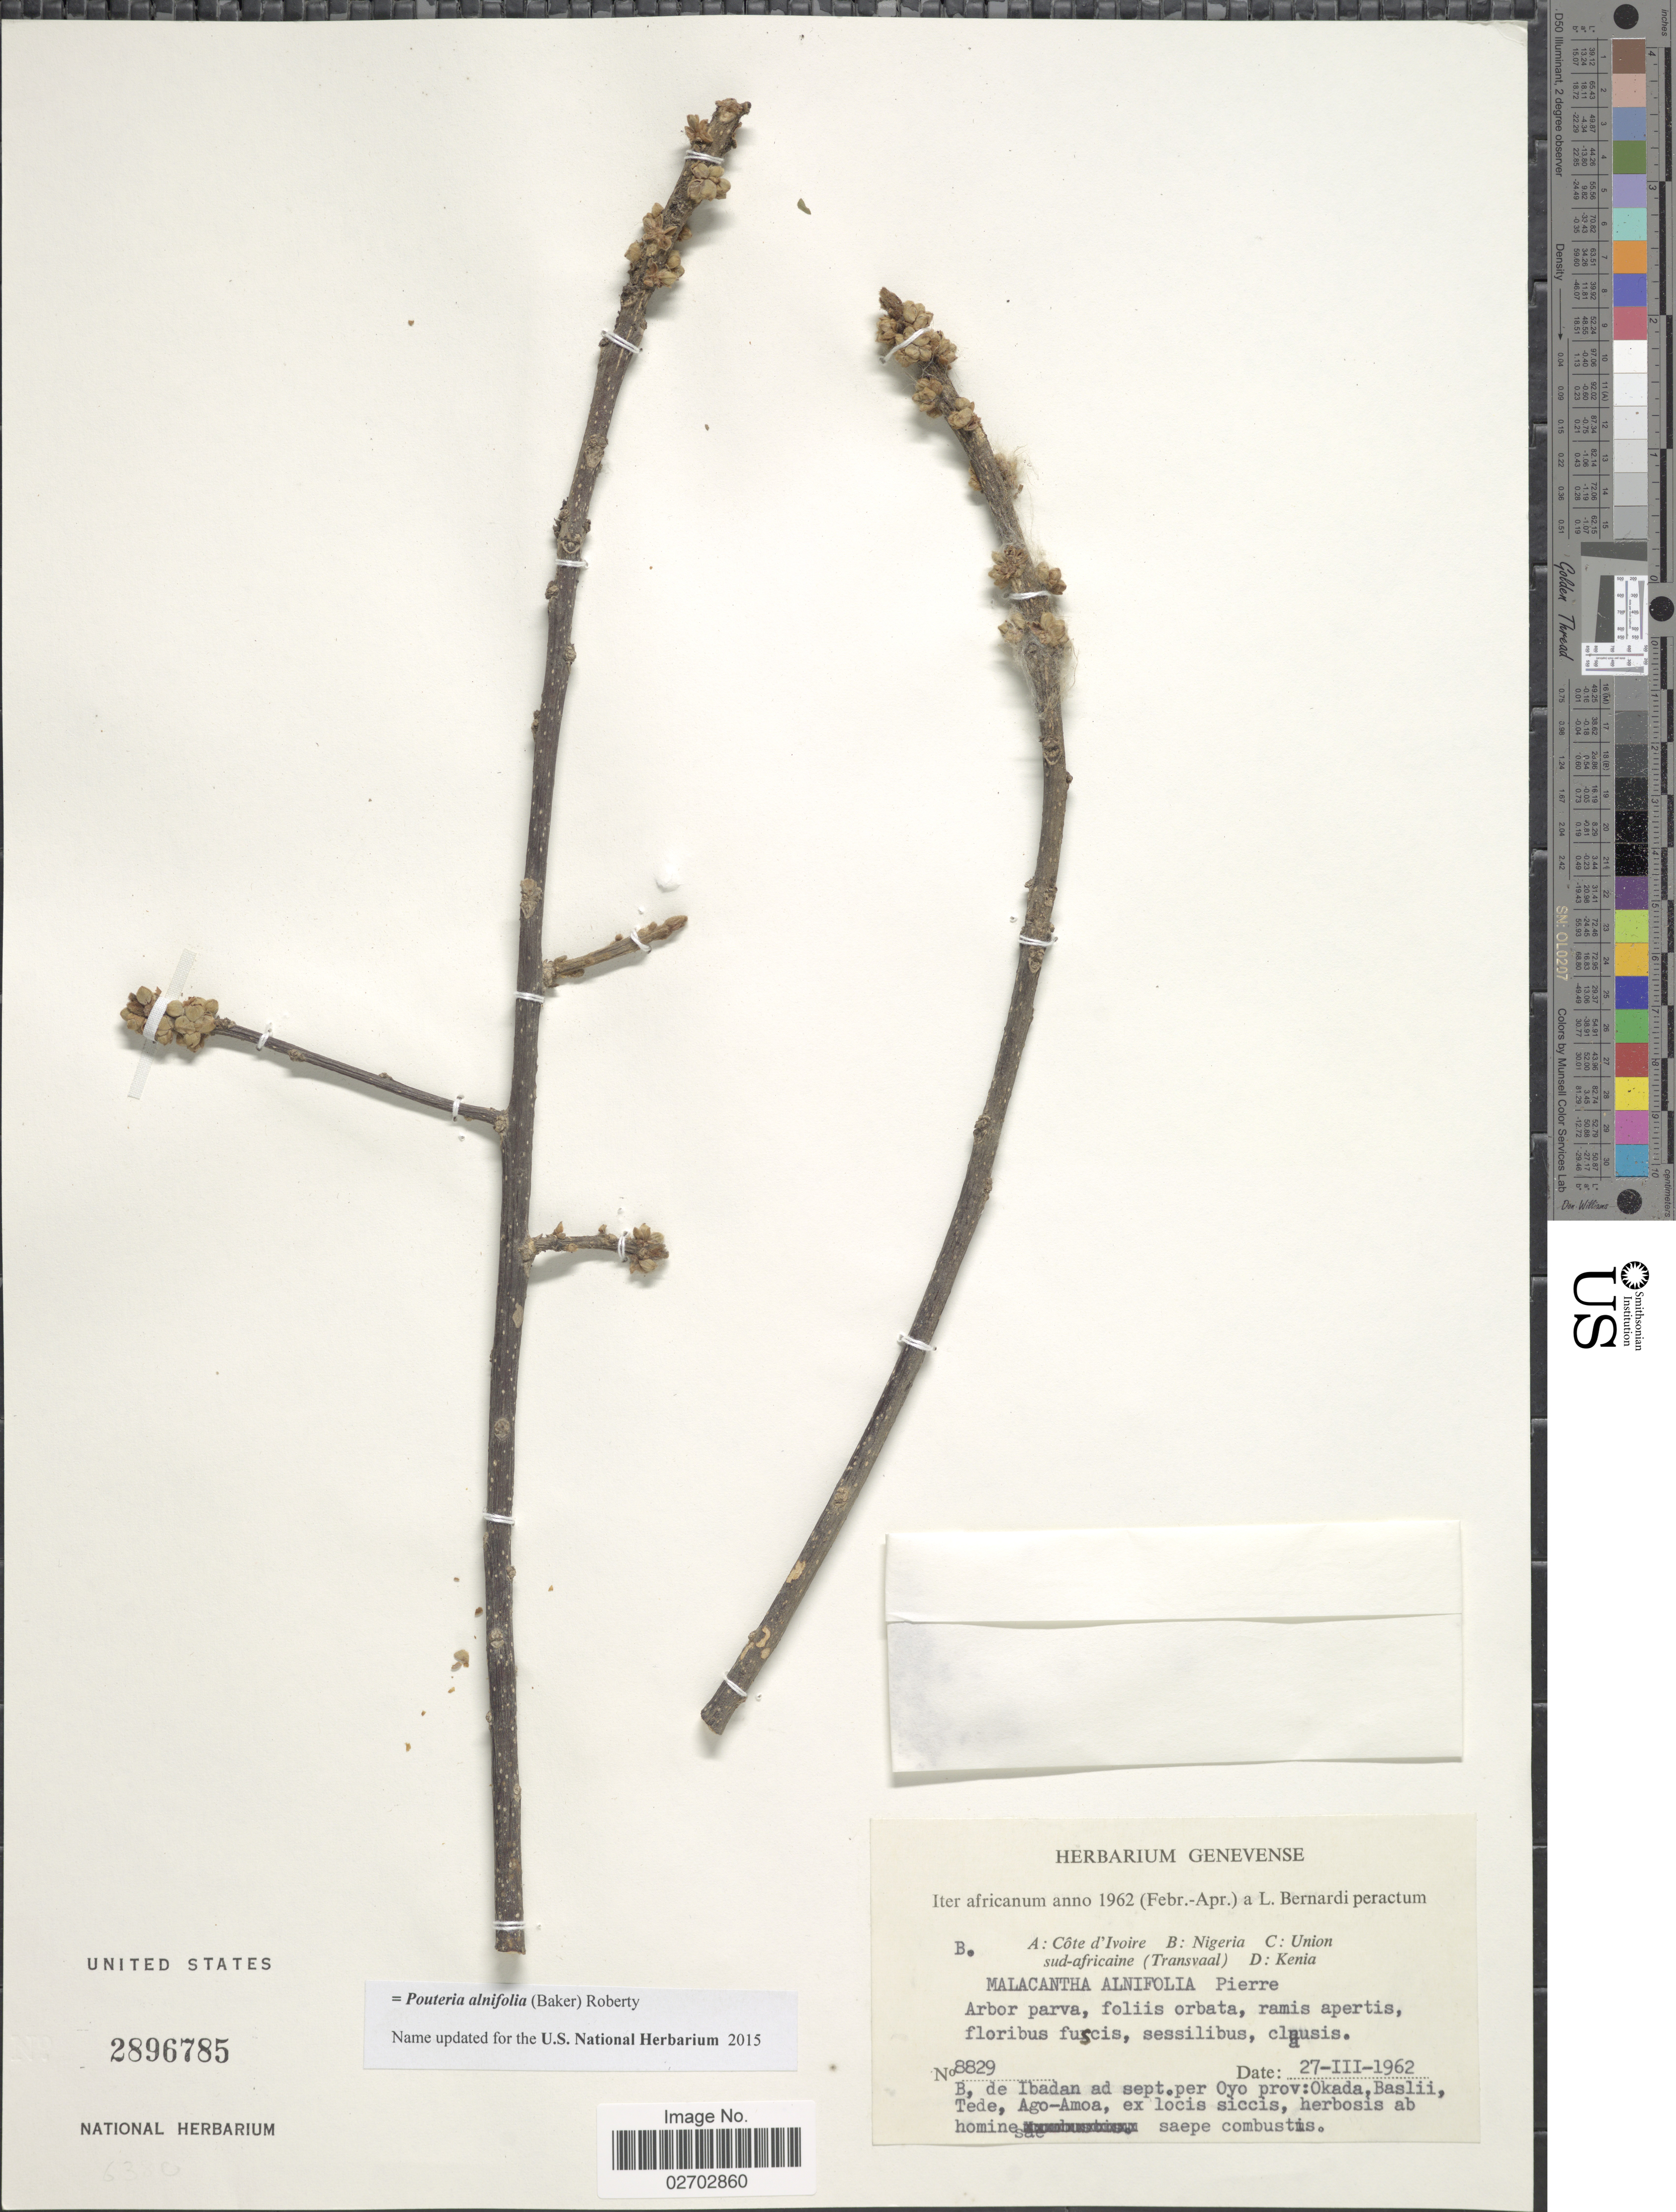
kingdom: Plantae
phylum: Tracheophyta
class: Magnoliopsida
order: Ericales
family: Sapotaceae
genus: Pouteria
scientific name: Pouteria alnifolia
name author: (Baker) Roberty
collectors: L. Bernardi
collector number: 8829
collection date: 1962-03-27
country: Nigeria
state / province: Oyo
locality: De Ibadan ad sept. per Oyo prov: Okada, Baslii, Tede, Ago-Amoa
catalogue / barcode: US 2896785